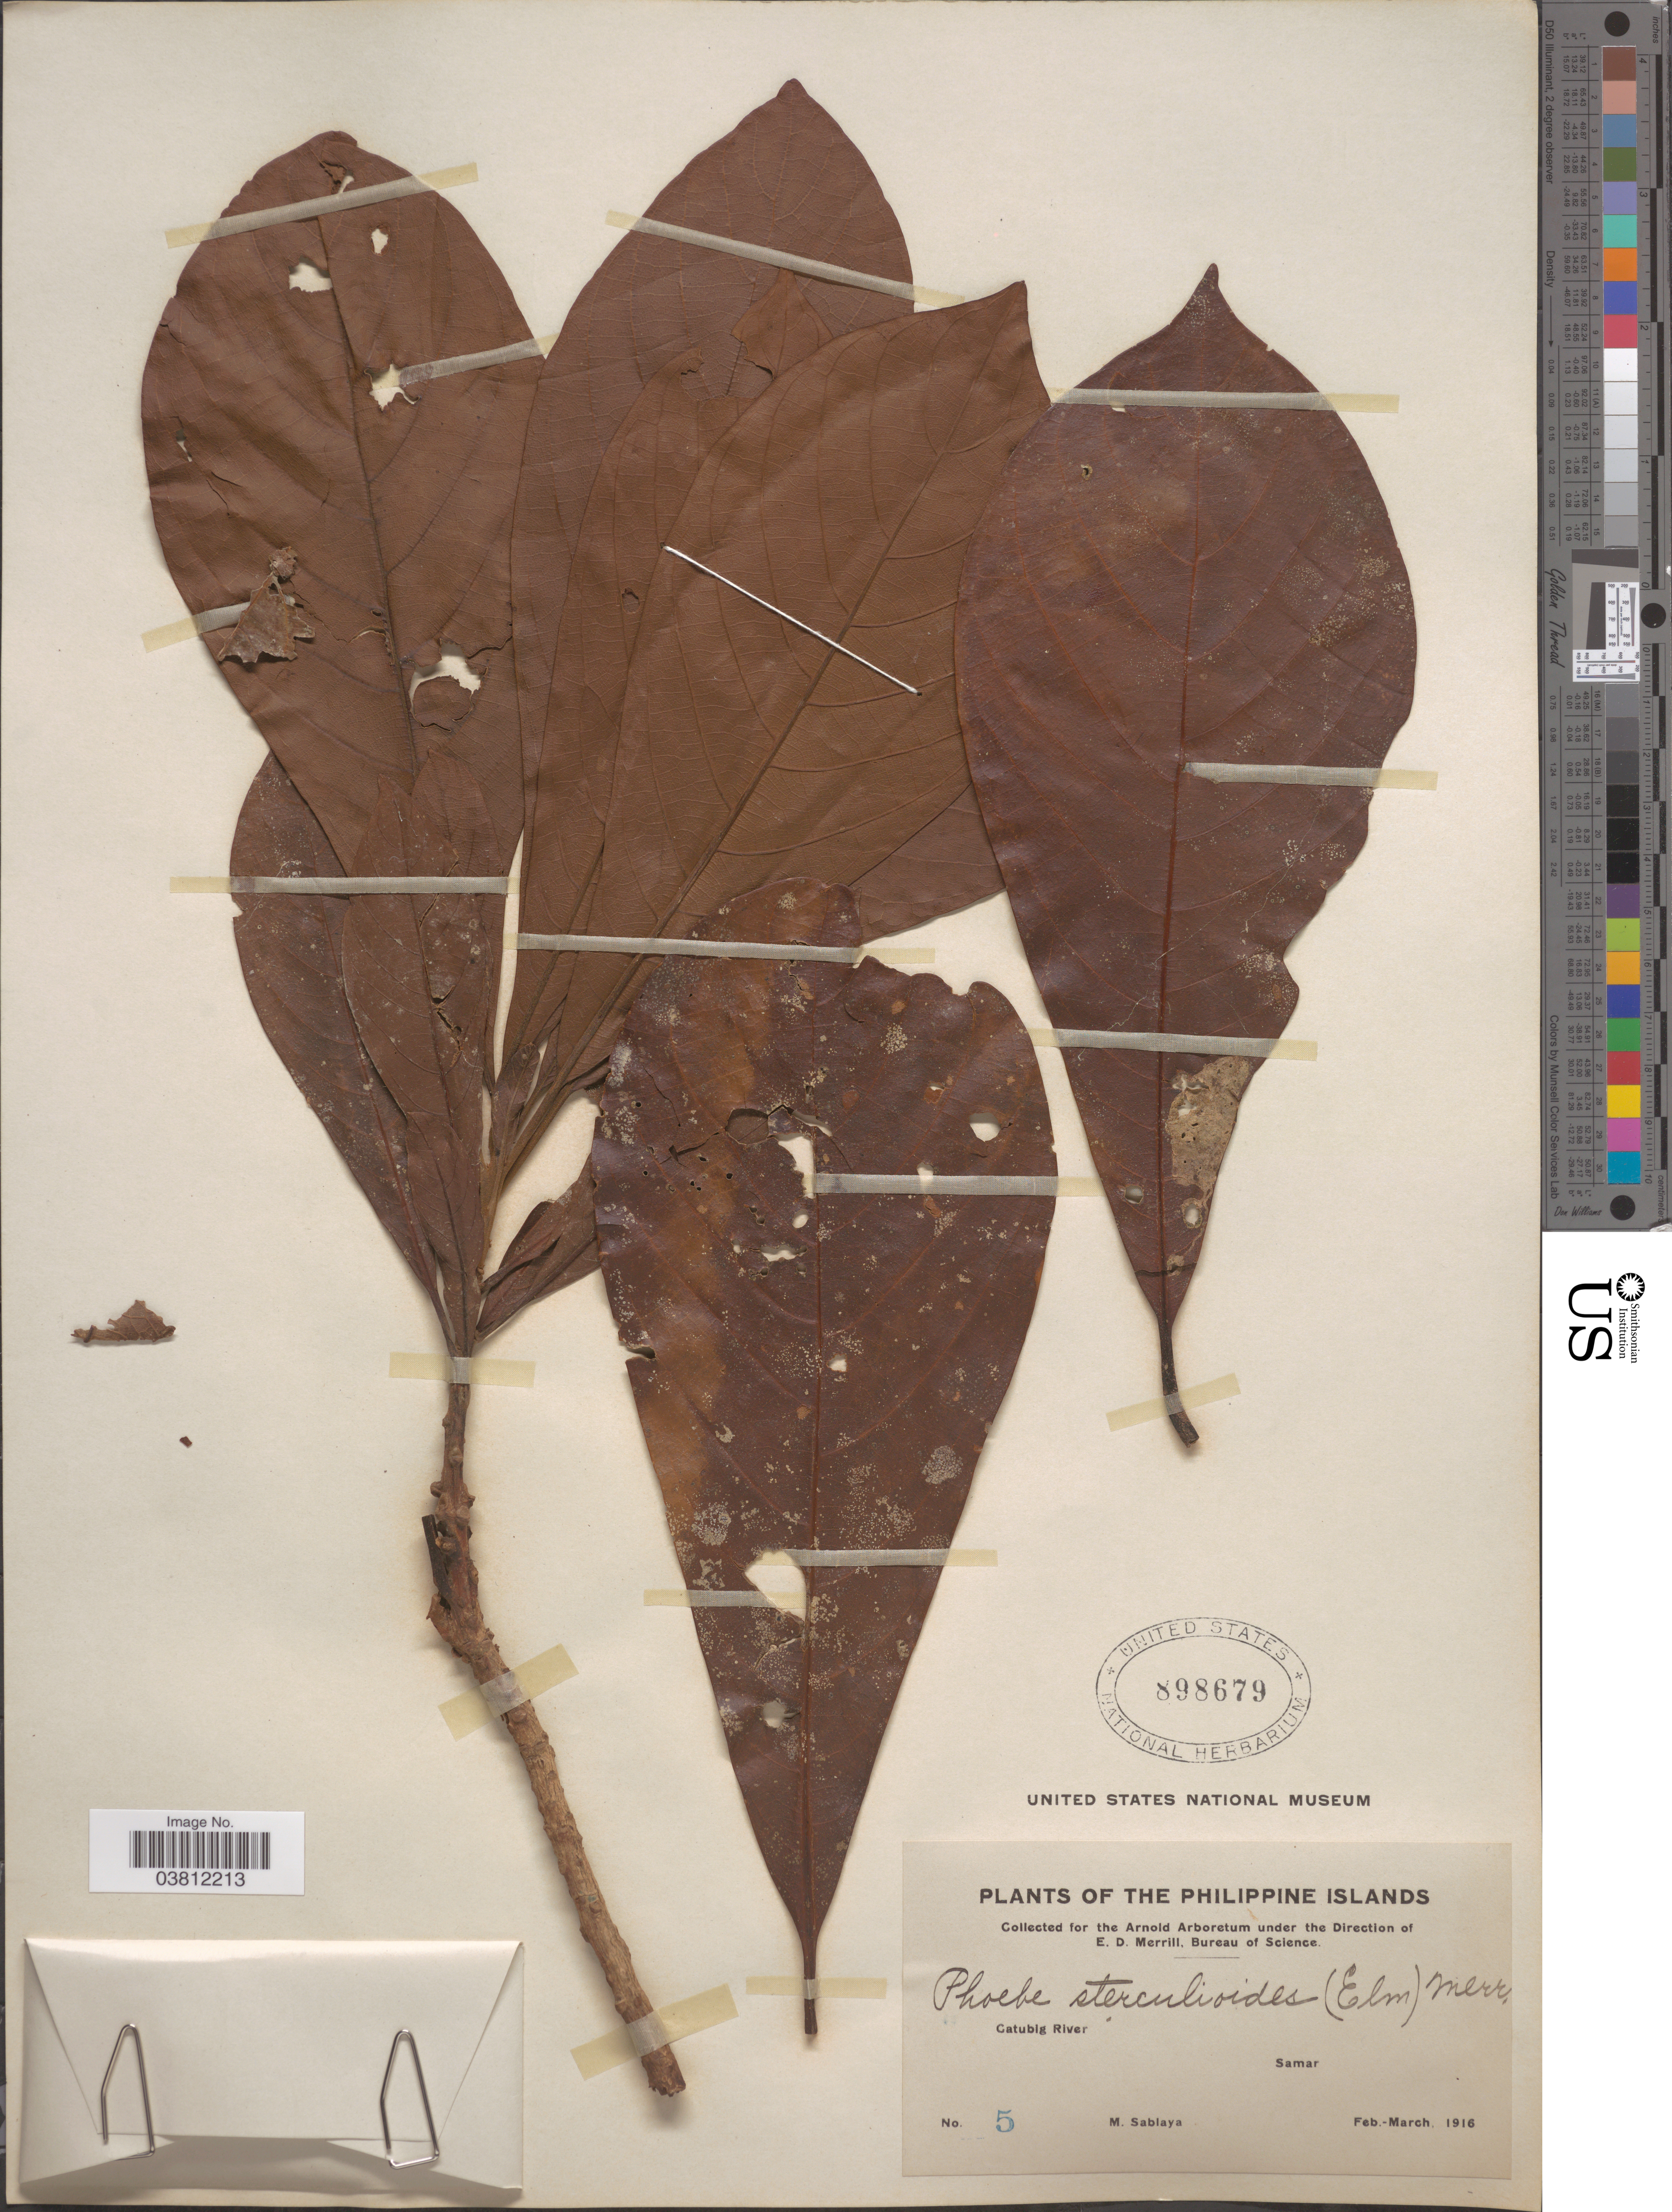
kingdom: Plantae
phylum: Tracheophyta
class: Magnoliopsida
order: Laurales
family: Lauraceae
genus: Phoebe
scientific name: Phoebe sterculioides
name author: Elmer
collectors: M. Sablaya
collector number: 5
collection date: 1916-02/1916-03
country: Philippines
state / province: Eastern Visayas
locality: Catubig River. Samar.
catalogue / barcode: US 898679